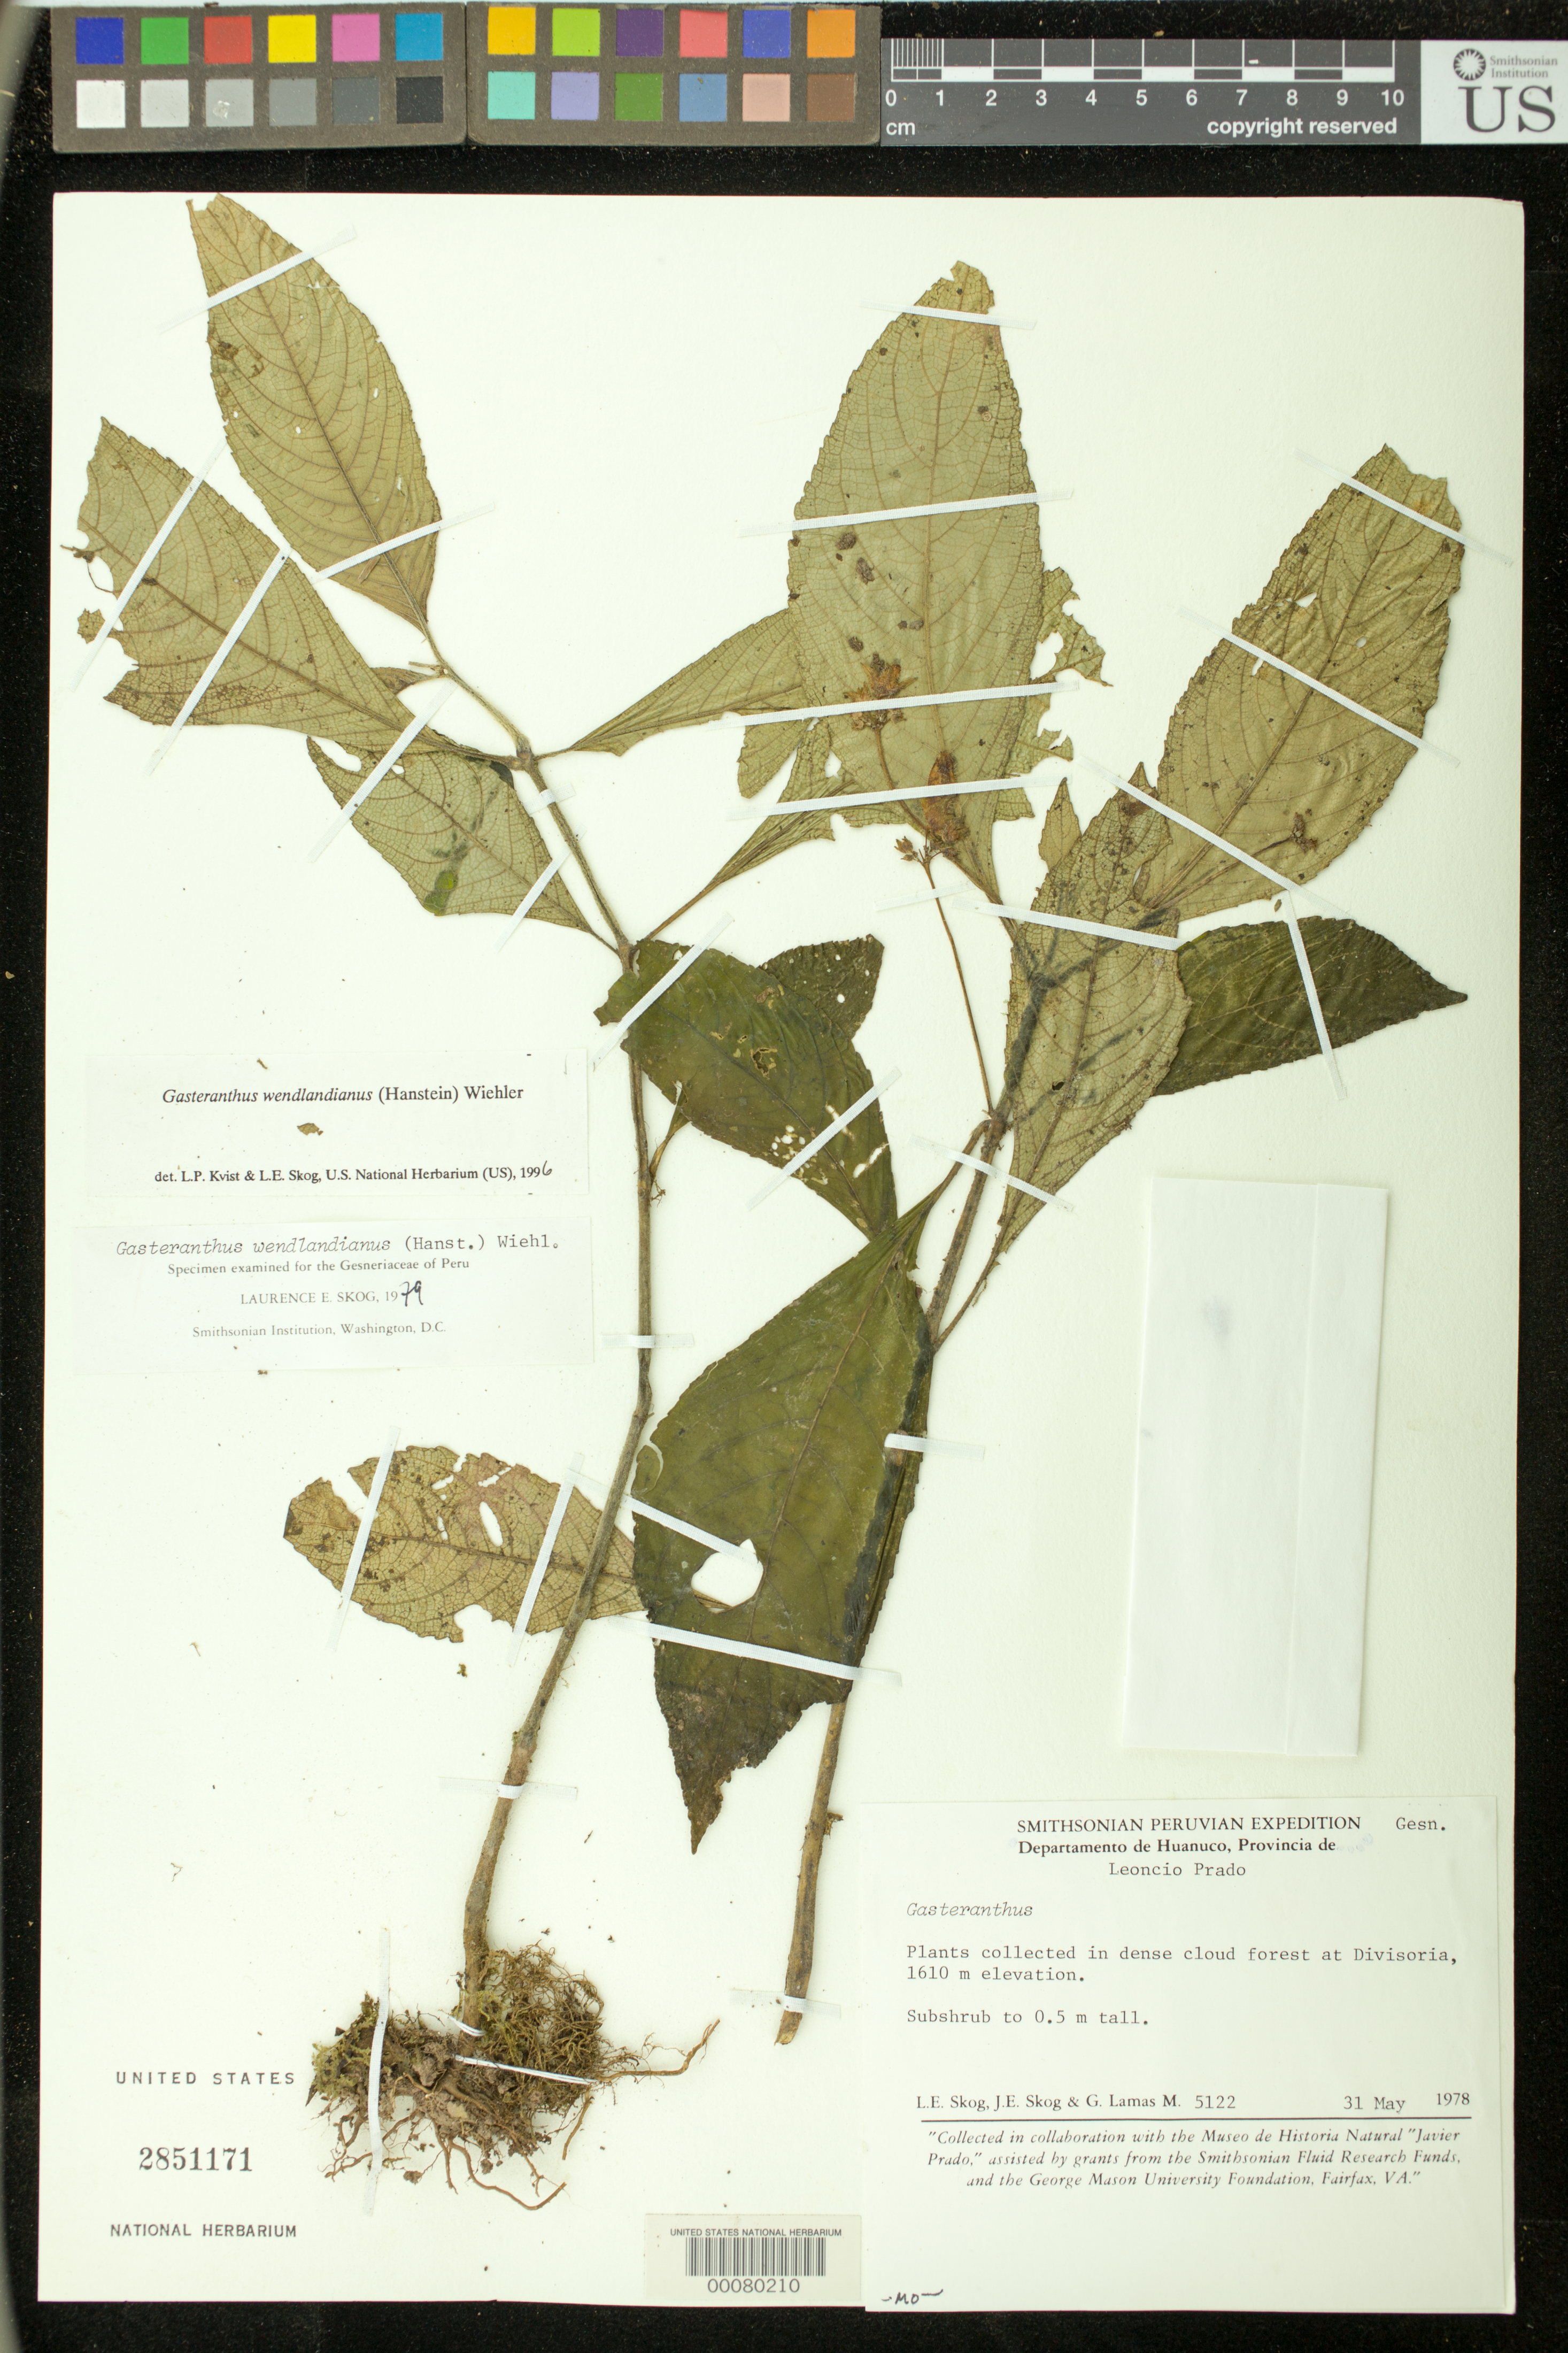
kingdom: Plantae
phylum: Tracheophyta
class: Magnoliopsida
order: Lamiales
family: Gesneriaceae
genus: Gasteranthus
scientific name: Gasteranthus wendlandianus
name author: (Hanst.) Wiehler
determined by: Skog, Laurence E.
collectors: L. E. Skog, J. E. Skog & G. Lamas M.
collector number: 5122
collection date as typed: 31 May 1978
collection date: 1978-05-31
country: Peru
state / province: Huánuco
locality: Prov. Leoncio Prado; at Divisoria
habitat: In dense cloud forest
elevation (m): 1610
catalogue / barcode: US 2851171